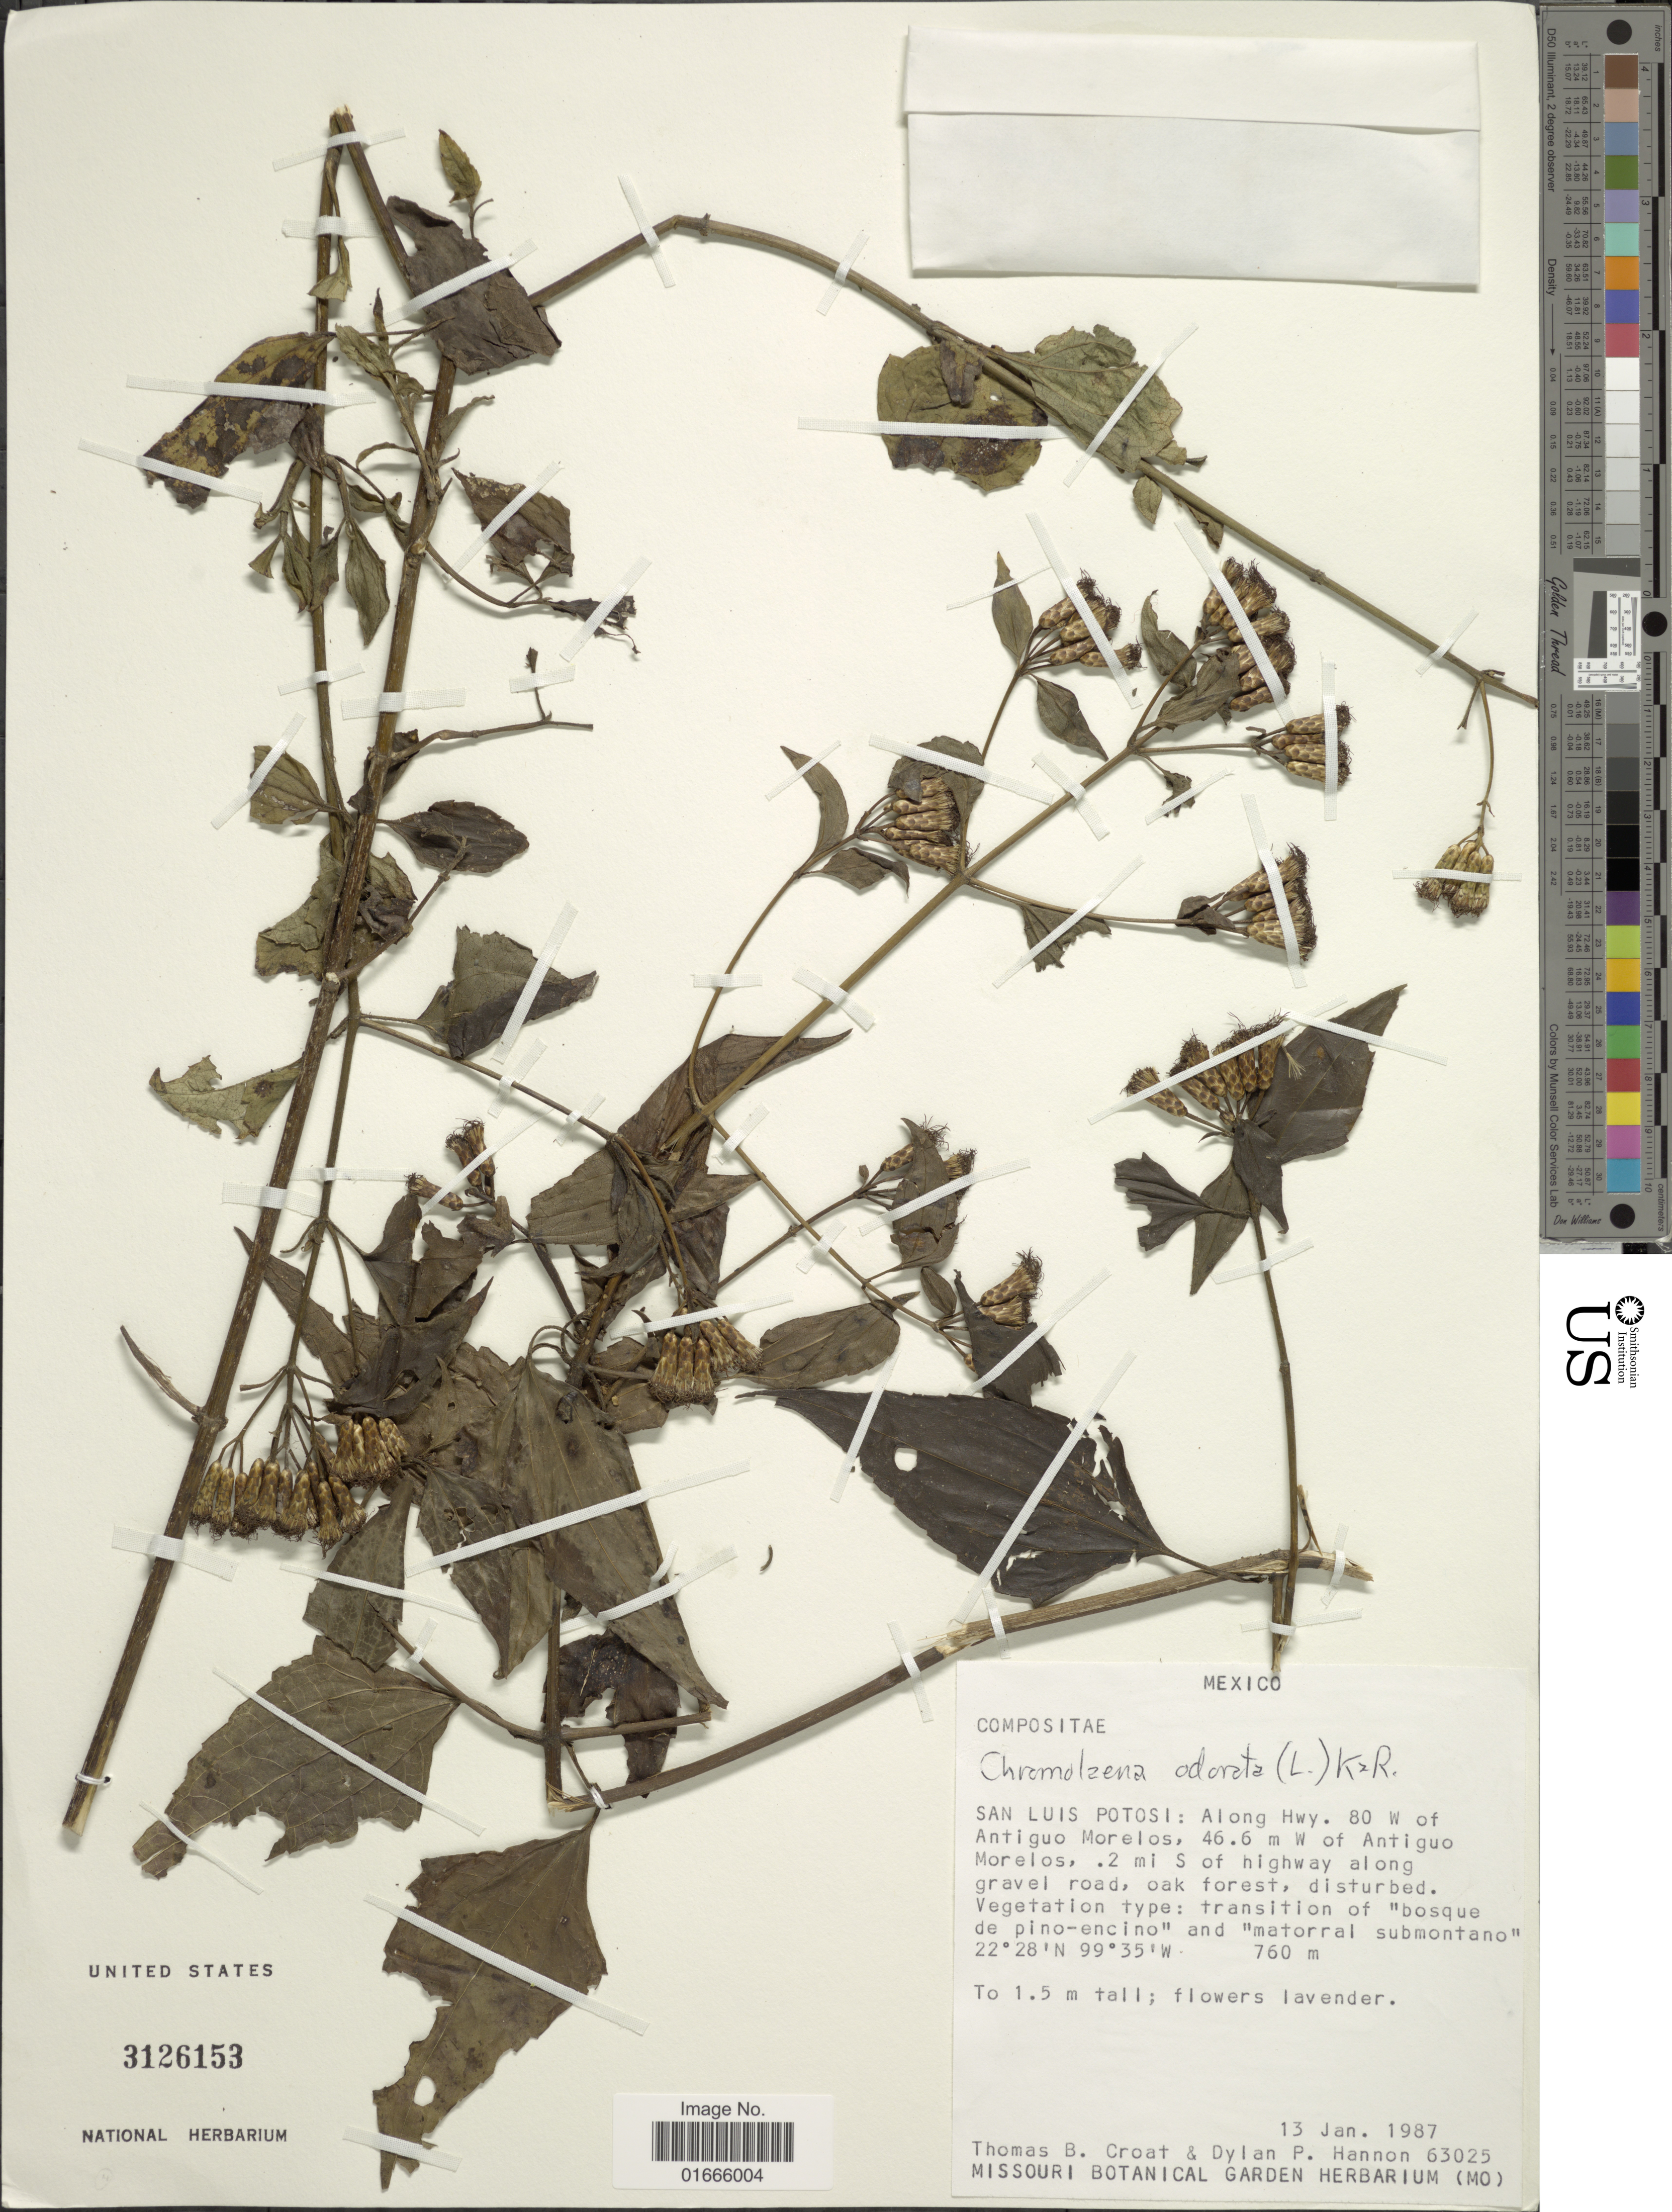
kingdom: Plantae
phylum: Tracheophyta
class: Magnoliopsida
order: Asterales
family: Asteraceae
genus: Chromolaena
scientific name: Chromolaena odorata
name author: (L.) R.M. King & H. Rob.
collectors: T. B. Croat & D. Hannon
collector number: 63025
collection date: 1987-01-13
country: Mexico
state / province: San Luis Potosí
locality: Along Hwy. 80 W of Antiguo Morelos, 46.6 m W of Antiguo Morelos, 2 mi S of Highway along gravel road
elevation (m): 760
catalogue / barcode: US 3126153